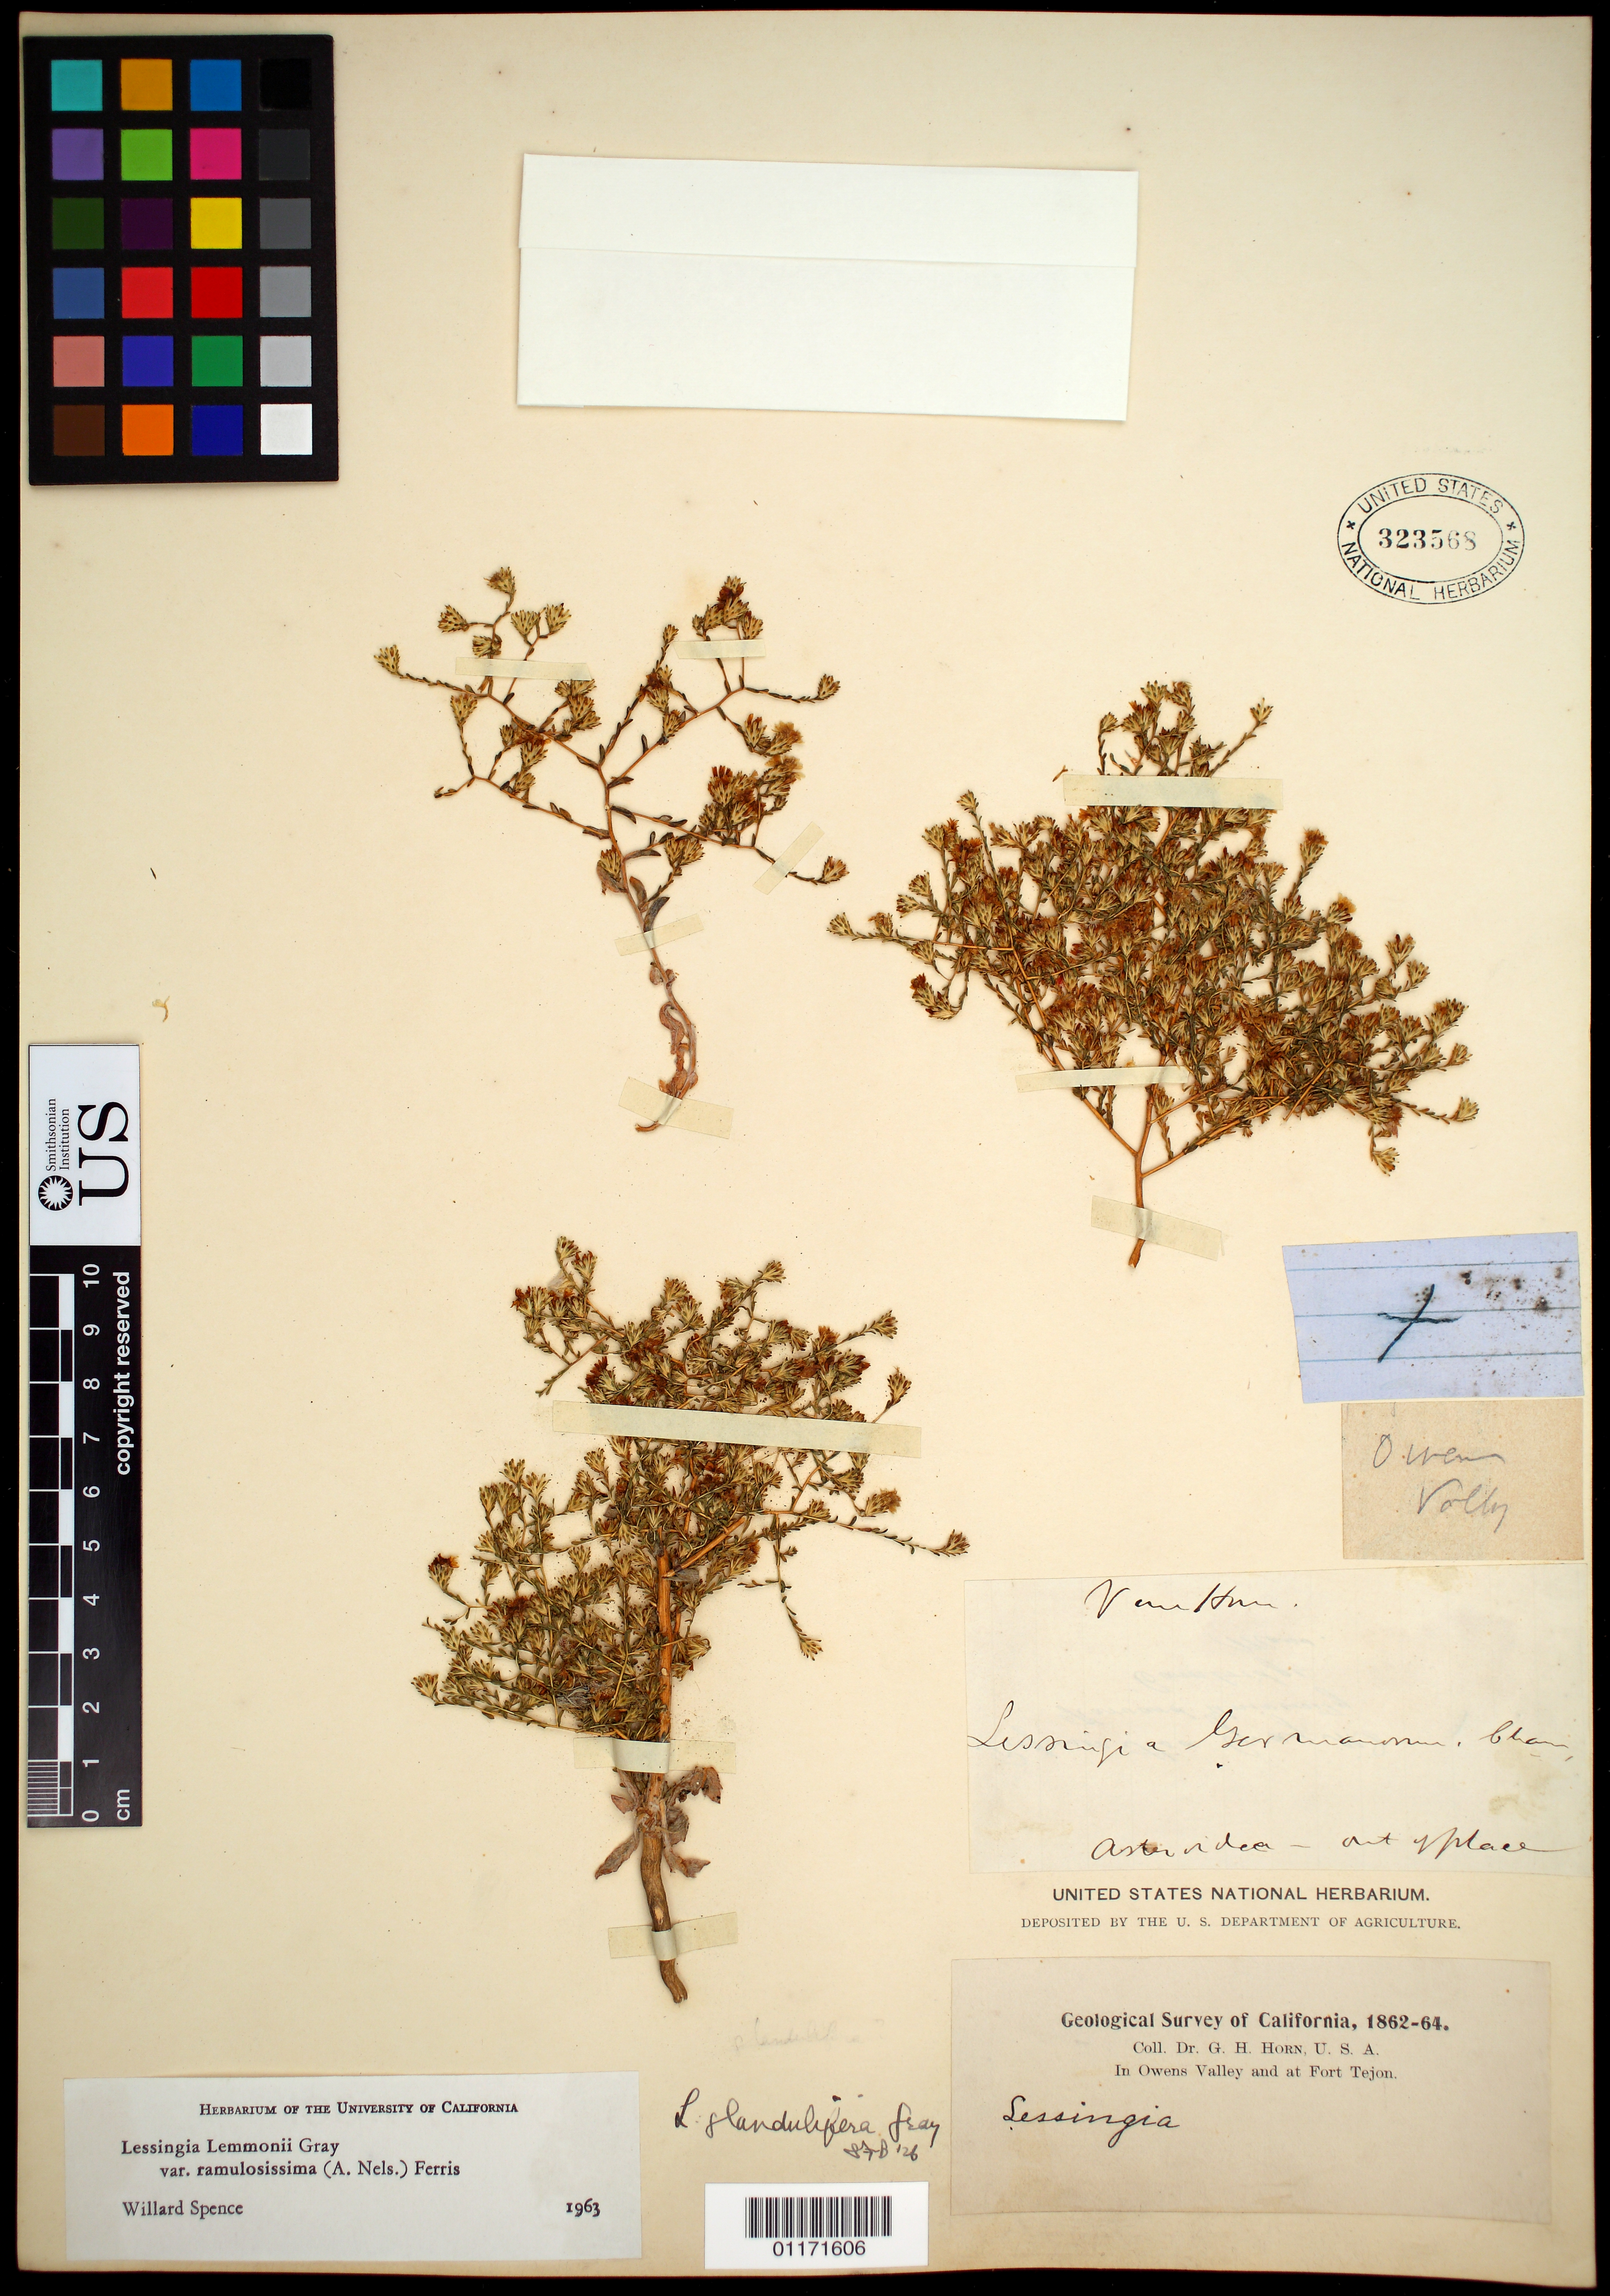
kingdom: Plantae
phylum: Tracheophyta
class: Magnoliopsida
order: Asterales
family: Asteraceae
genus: Lessingia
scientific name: Lessingia lemmonii var. ramulosissima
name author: (A. Nelson) Ferris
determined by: Spence, W.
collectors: G. Horn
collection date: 1862/1864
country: United States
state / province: California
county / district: Kern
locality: in Owens Valley and at fort Tejon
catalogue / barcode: US 323568